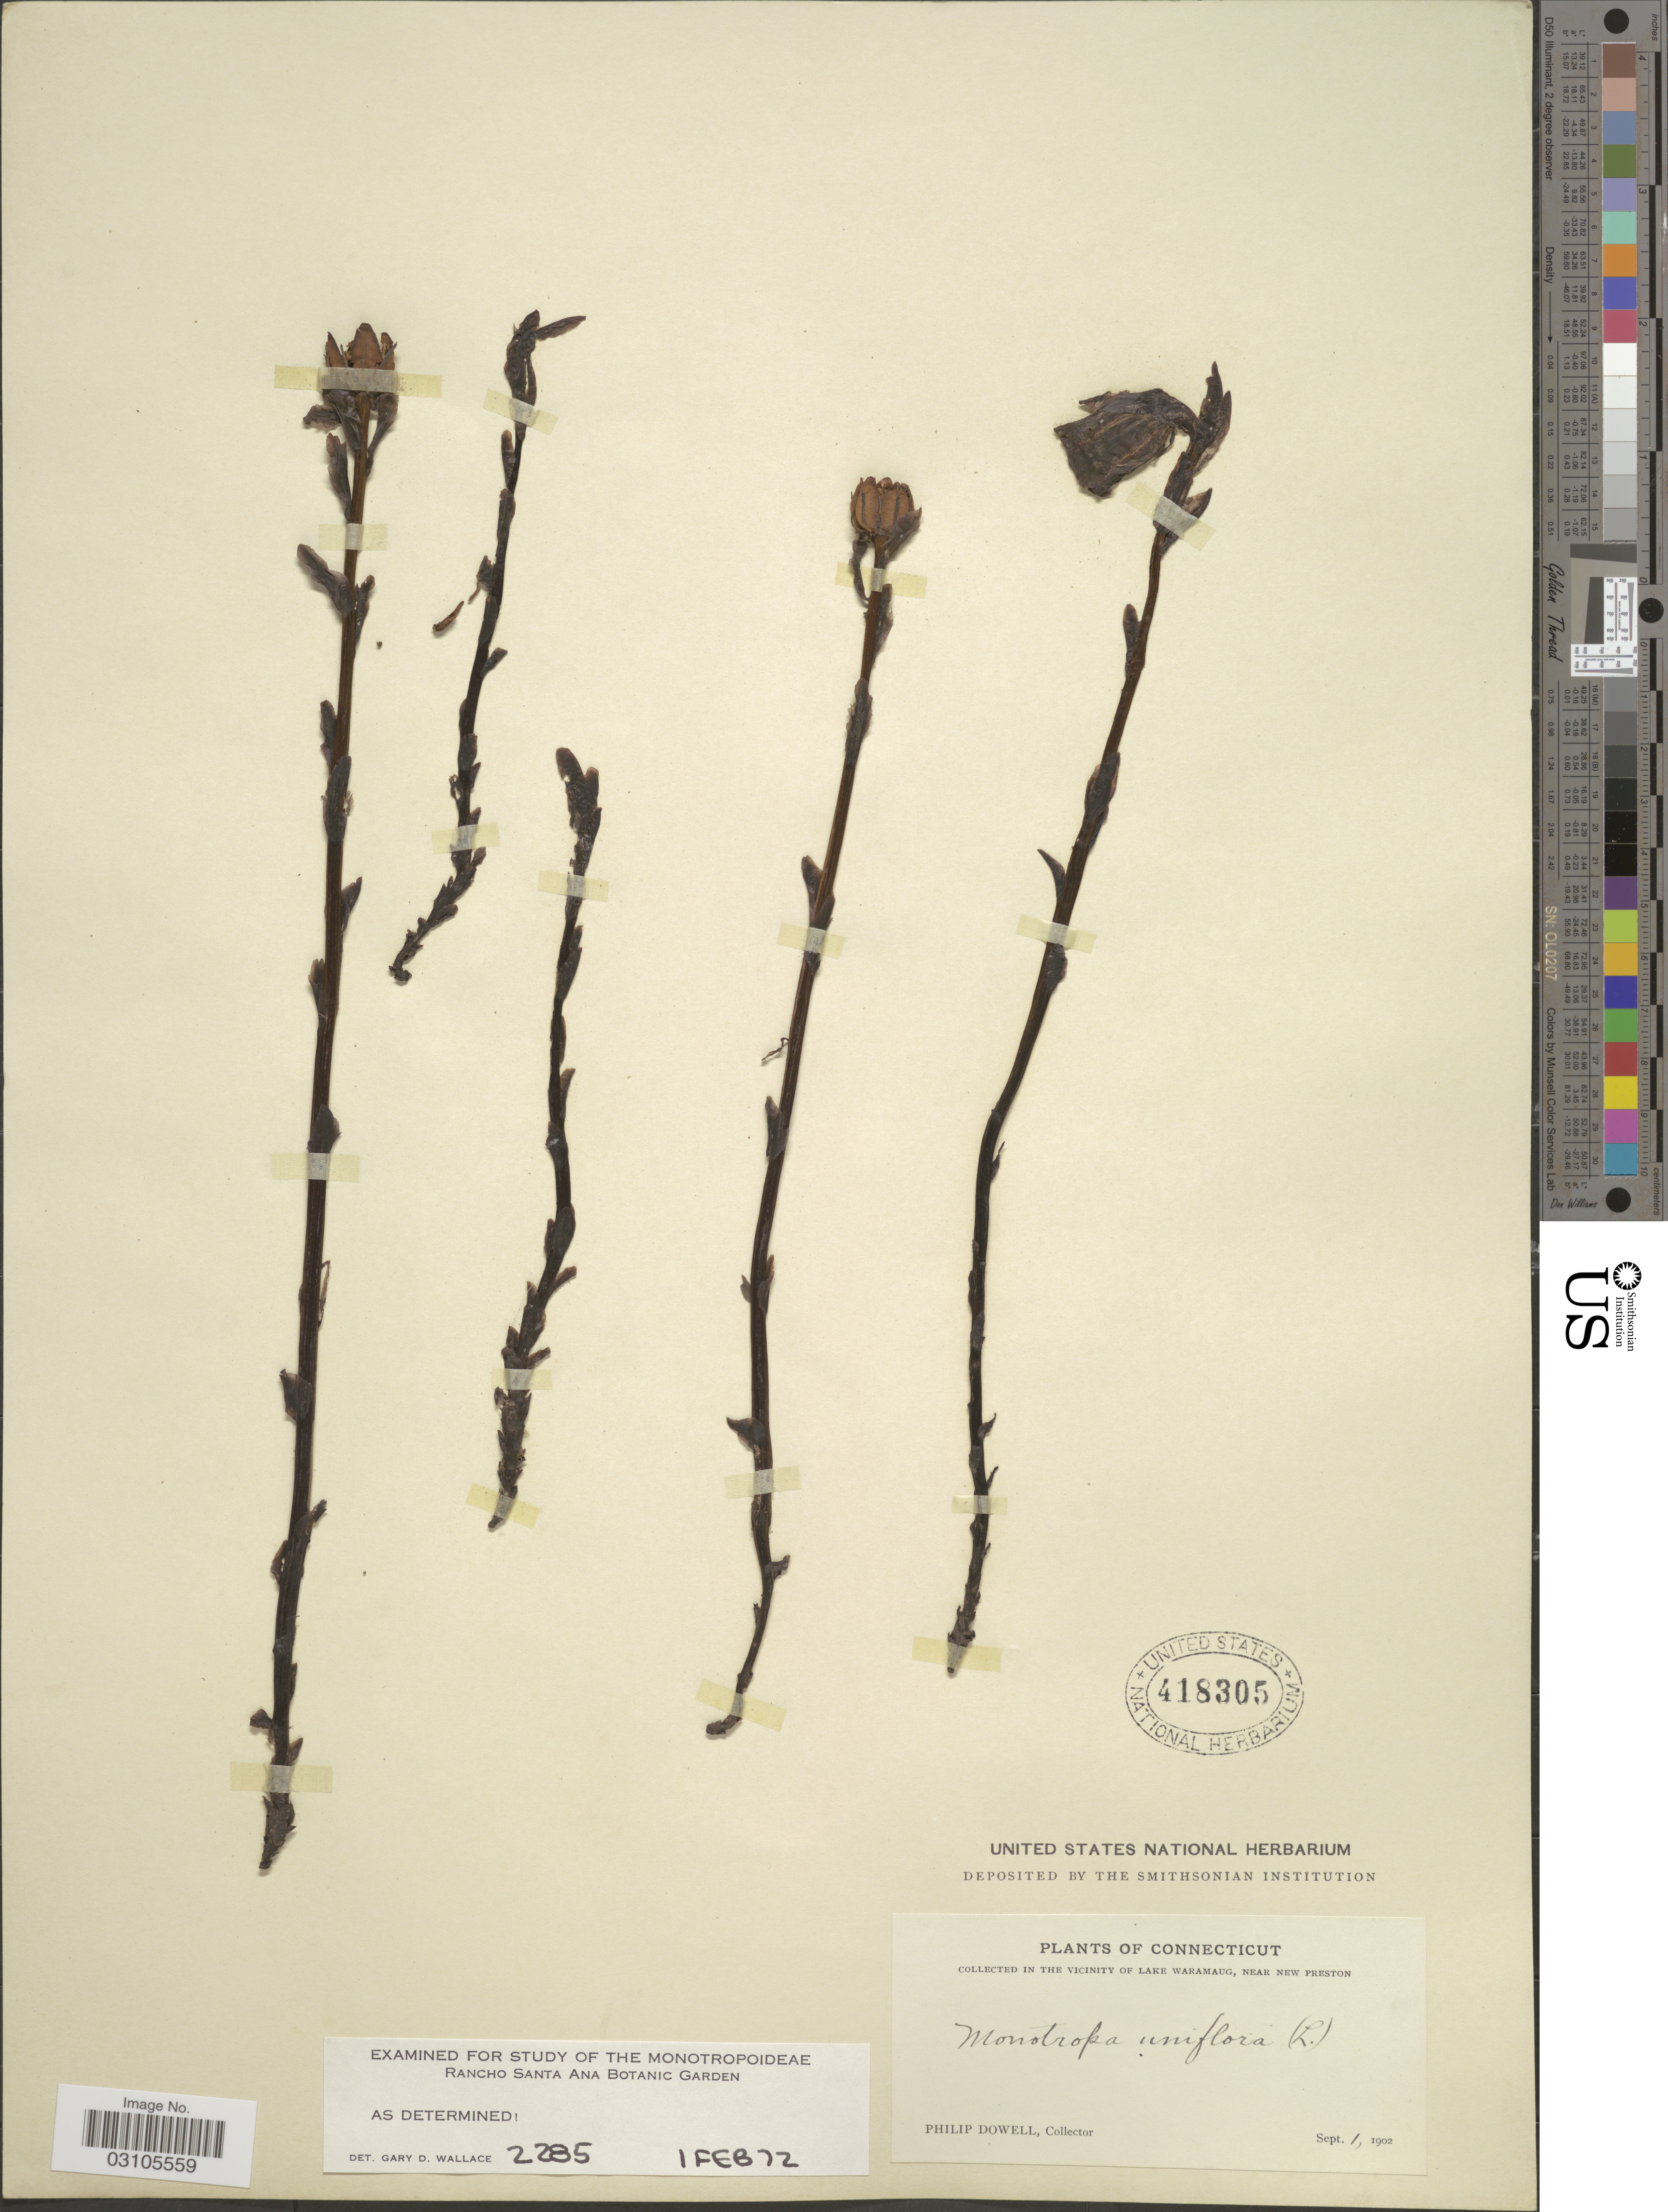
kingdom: Plantae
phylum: Tracheophyta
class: Magnoliopsida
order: Ericales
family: Ericaceae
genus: Monotropa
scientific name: Monotropa uniflora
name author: L.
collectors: P. Dowell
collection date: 1902-09-01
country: United States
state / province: Connecticut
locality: In the Vicinity of Lake Waramaug, near New Preston.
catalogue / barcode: US 418305